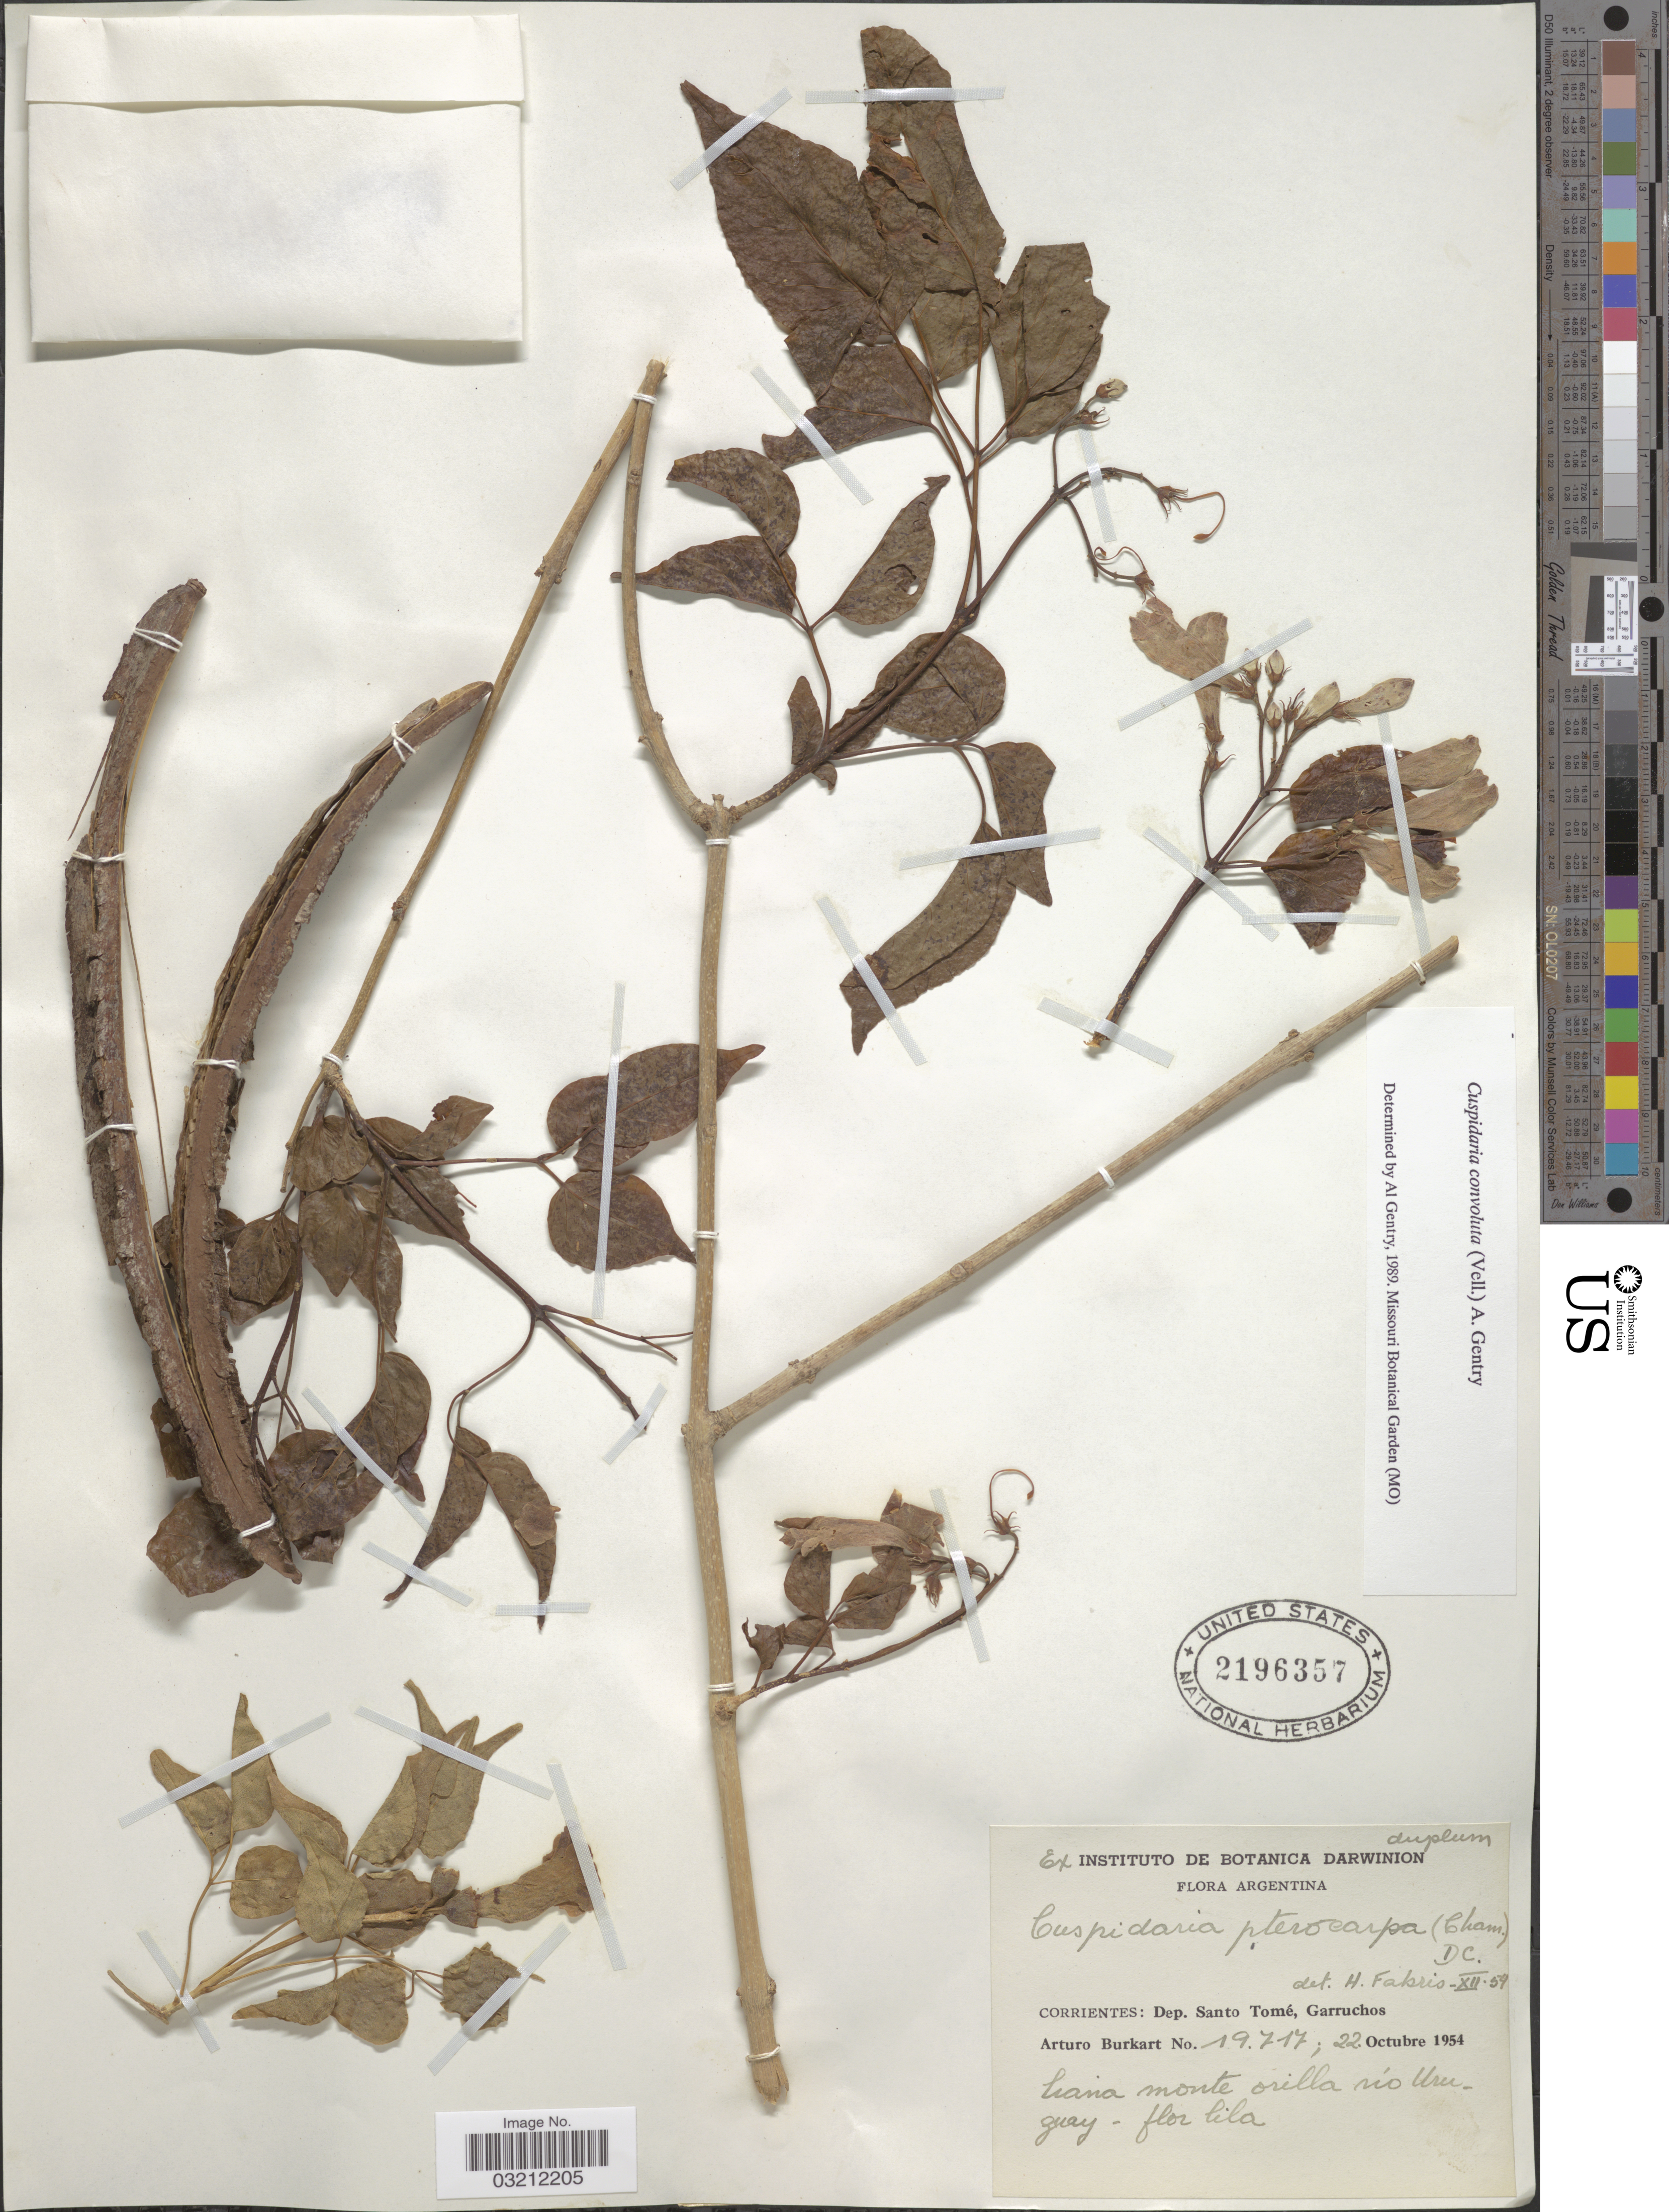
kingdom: Plantae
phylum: Tracheophyta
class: Magnoliopsida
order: Lamiales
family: Bignoniaceae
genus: Cuspidaria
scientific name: Cuspidaria convoluta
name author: (Vell.) A.H. Gentry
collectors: A. E. Burkart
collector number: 19717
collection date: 1954-10-22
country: Argentina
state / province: Corrientes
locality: Dep. Santo Tomé, Garruchos.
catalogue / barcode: US 2196357